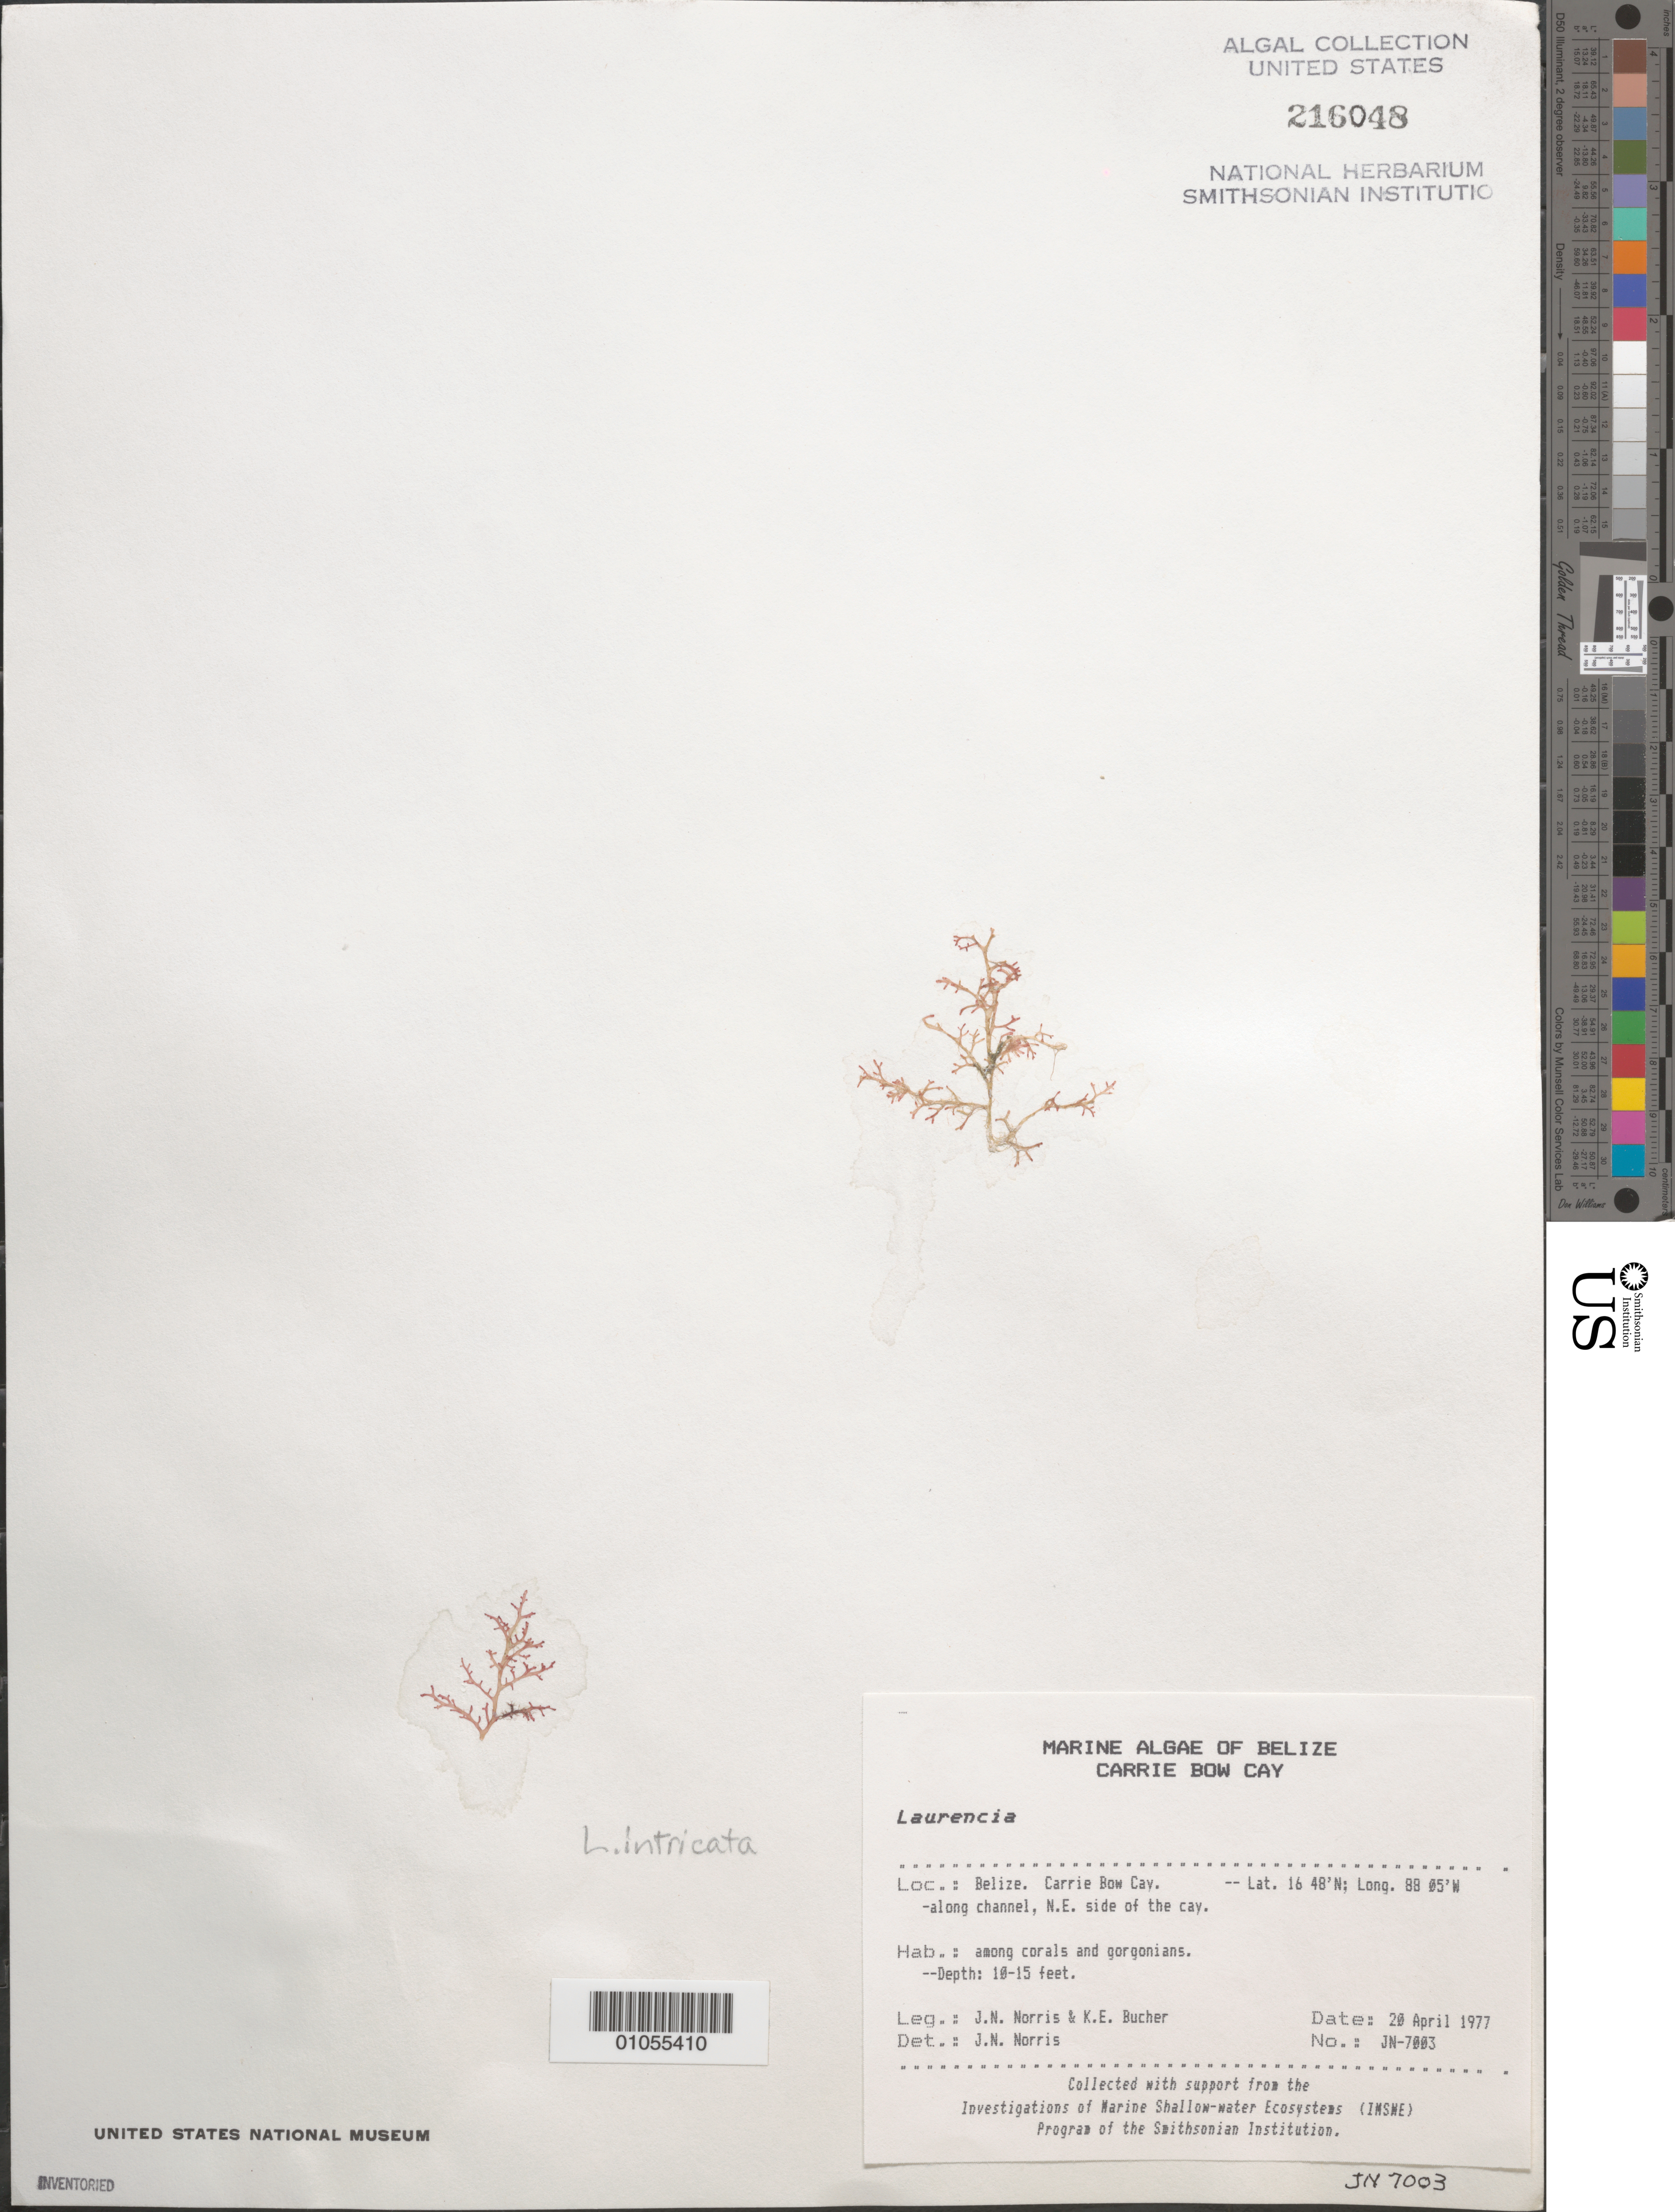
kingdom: Plantae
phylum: Rhodophyta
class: Florideophyceae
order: Ceramiales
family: Rhodomelaceae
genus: Laurencia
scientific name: Laurencia intricata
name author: J.V.Lamouroux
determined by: Norris, James N.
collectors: J. N. Norris & K. E. Bucher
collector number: JN-7003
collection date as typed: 20 Apr 1977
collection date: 1977-04-20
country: Belize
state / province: Stann Creek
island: Carrie Bow Cay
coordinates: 16 48'N, 88 05'W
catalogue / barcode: US 216048